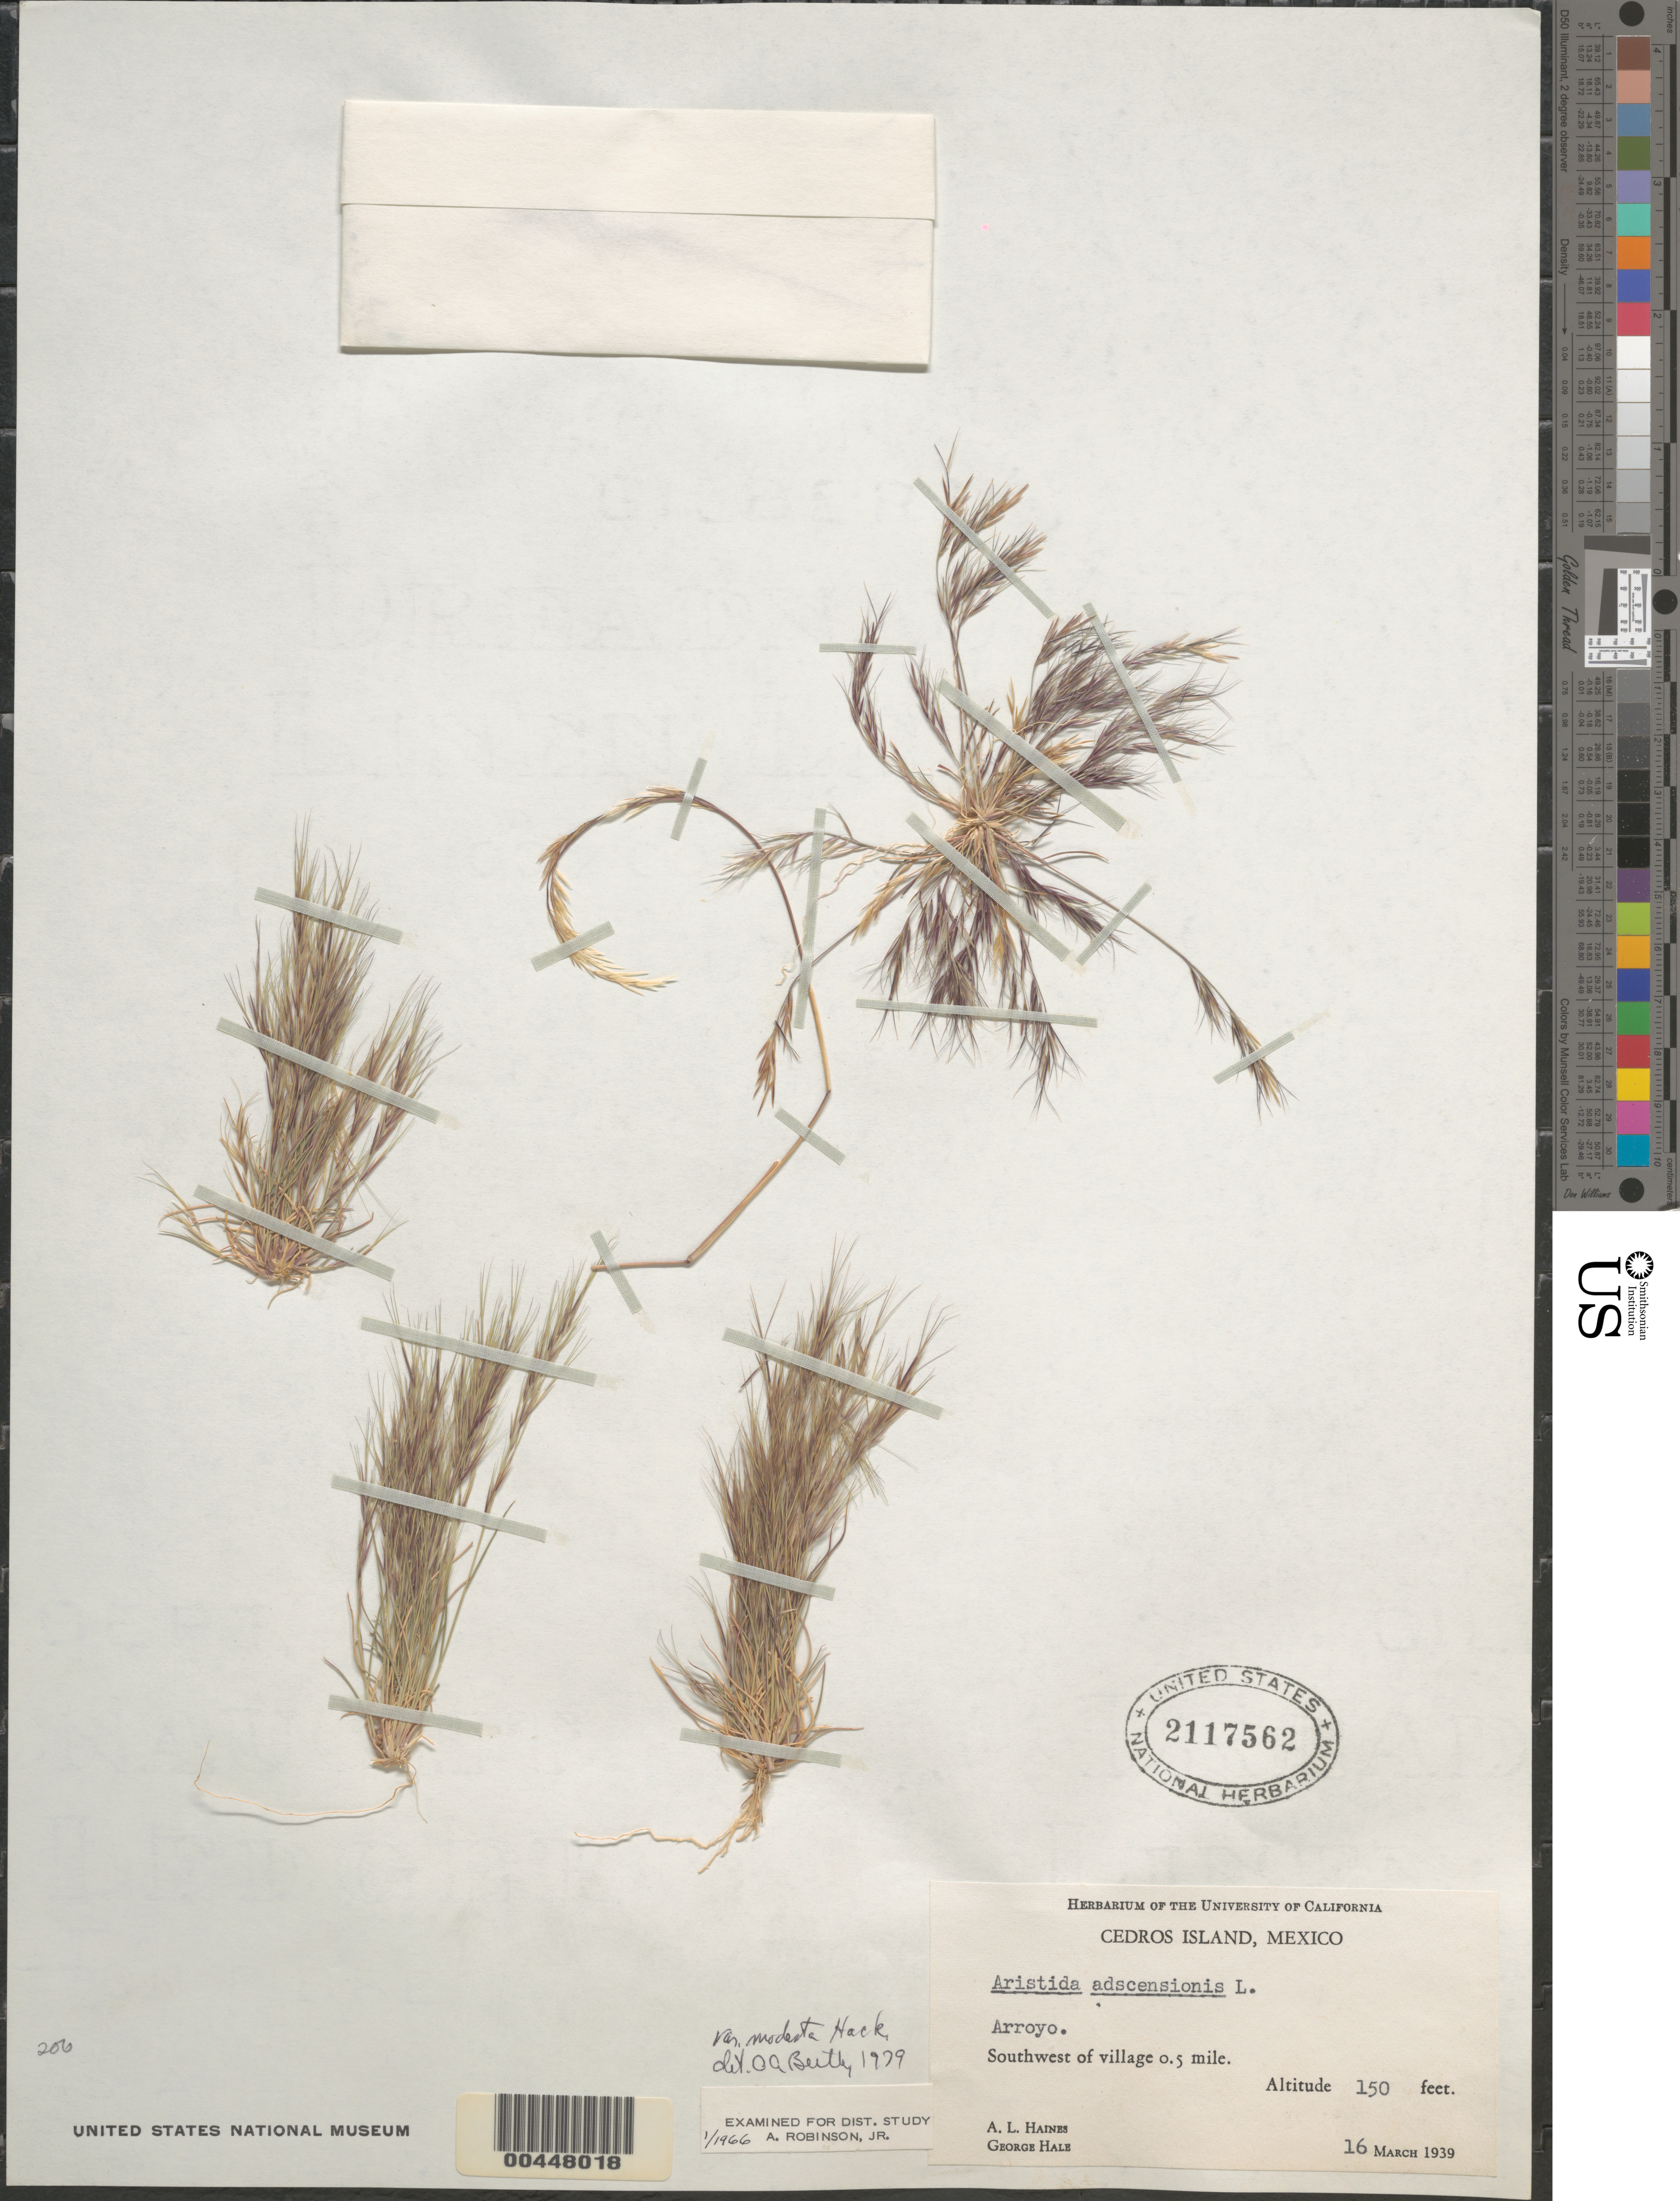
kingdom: Plantae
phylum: Tracheophyta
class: Liliopsida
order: Poales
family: Poaceae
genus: Aristida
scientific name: Aristida adscensionis var. modesta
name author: Hack. in Stuck.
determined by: Beetle, Alan A.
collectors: A. L. Haines & G. Hale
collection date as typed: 16 Mar 1939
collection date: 1939-03-16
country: Mexico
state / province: Baja California Norte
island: Cedros I.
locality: SW of village 0.5 mile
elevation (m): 46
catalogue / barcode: US 2117562